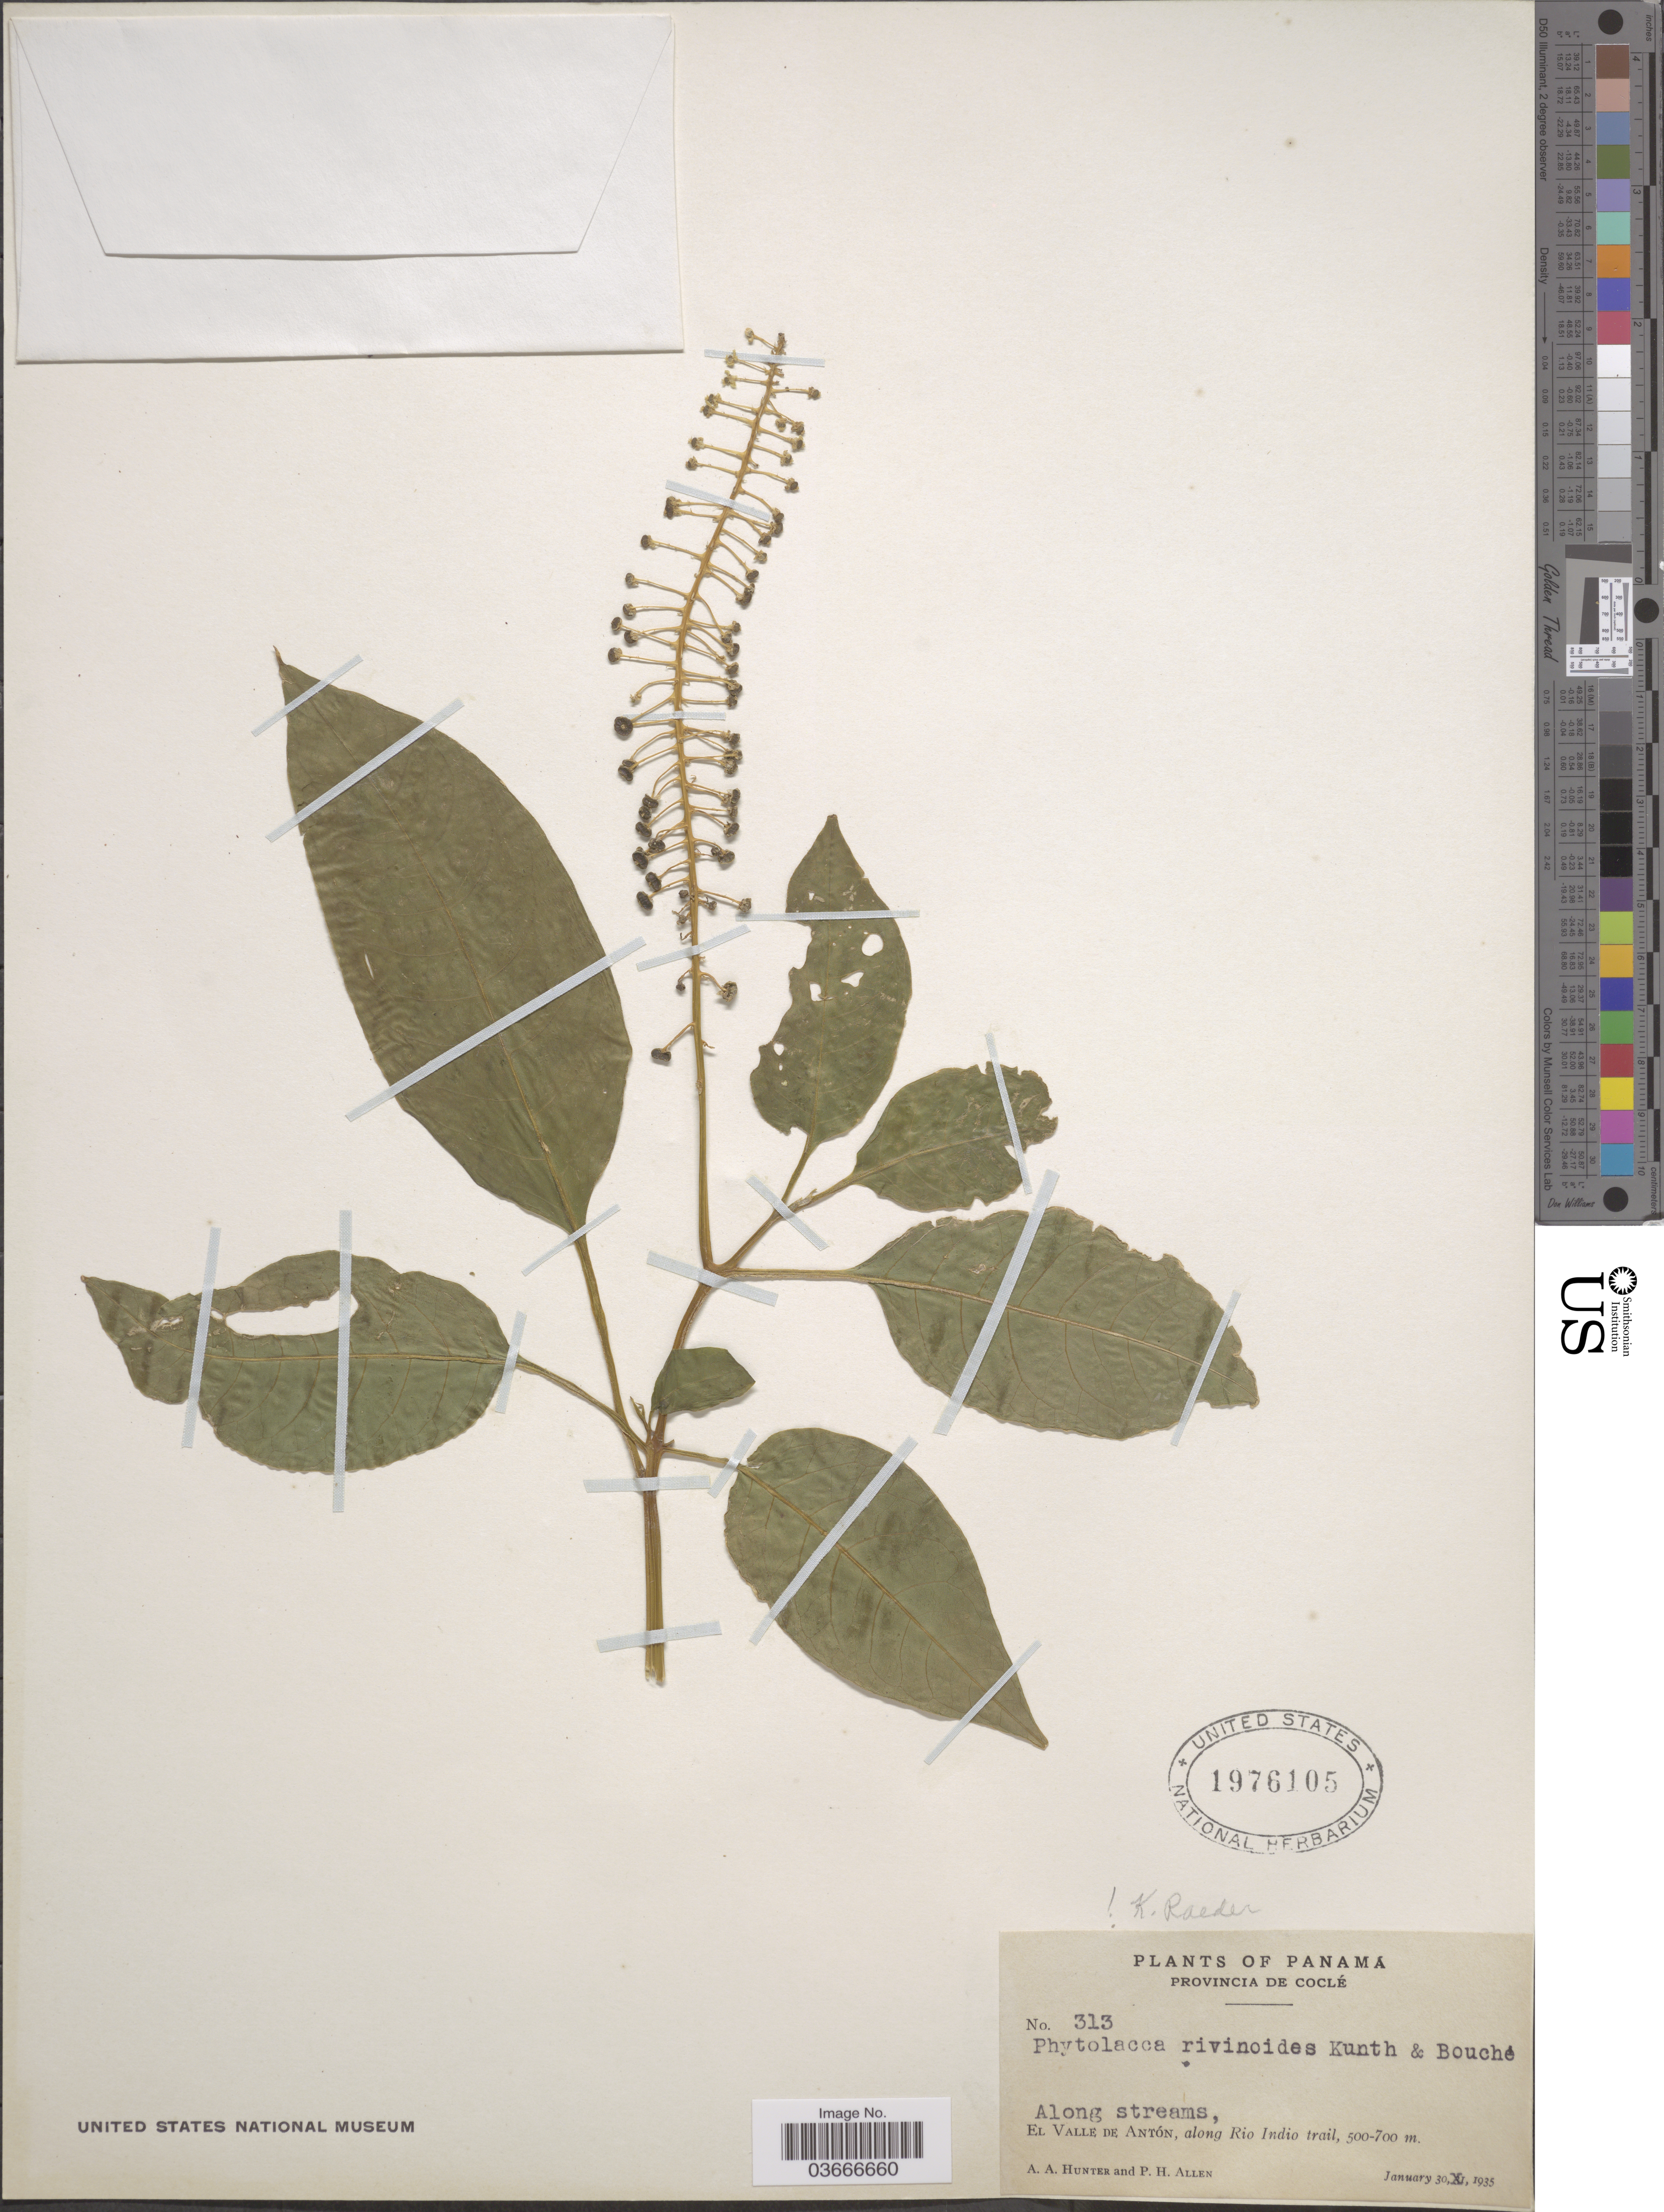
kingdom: Plantae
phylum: Tracheophyta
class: Magnoliopsida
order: Caryophyllales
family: Phytolaccaceae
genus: Phytolacca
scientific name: Phytolacca rivinoides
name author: Kunth & C.D. Bouché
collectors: A. Hunter & P. H. Allen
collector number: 313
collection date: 1935-01-30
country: Panama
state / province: Coclé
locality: Along streams, El Valle de Antón, along Rio Indio trail.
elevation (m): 500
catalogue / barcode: US 1976105